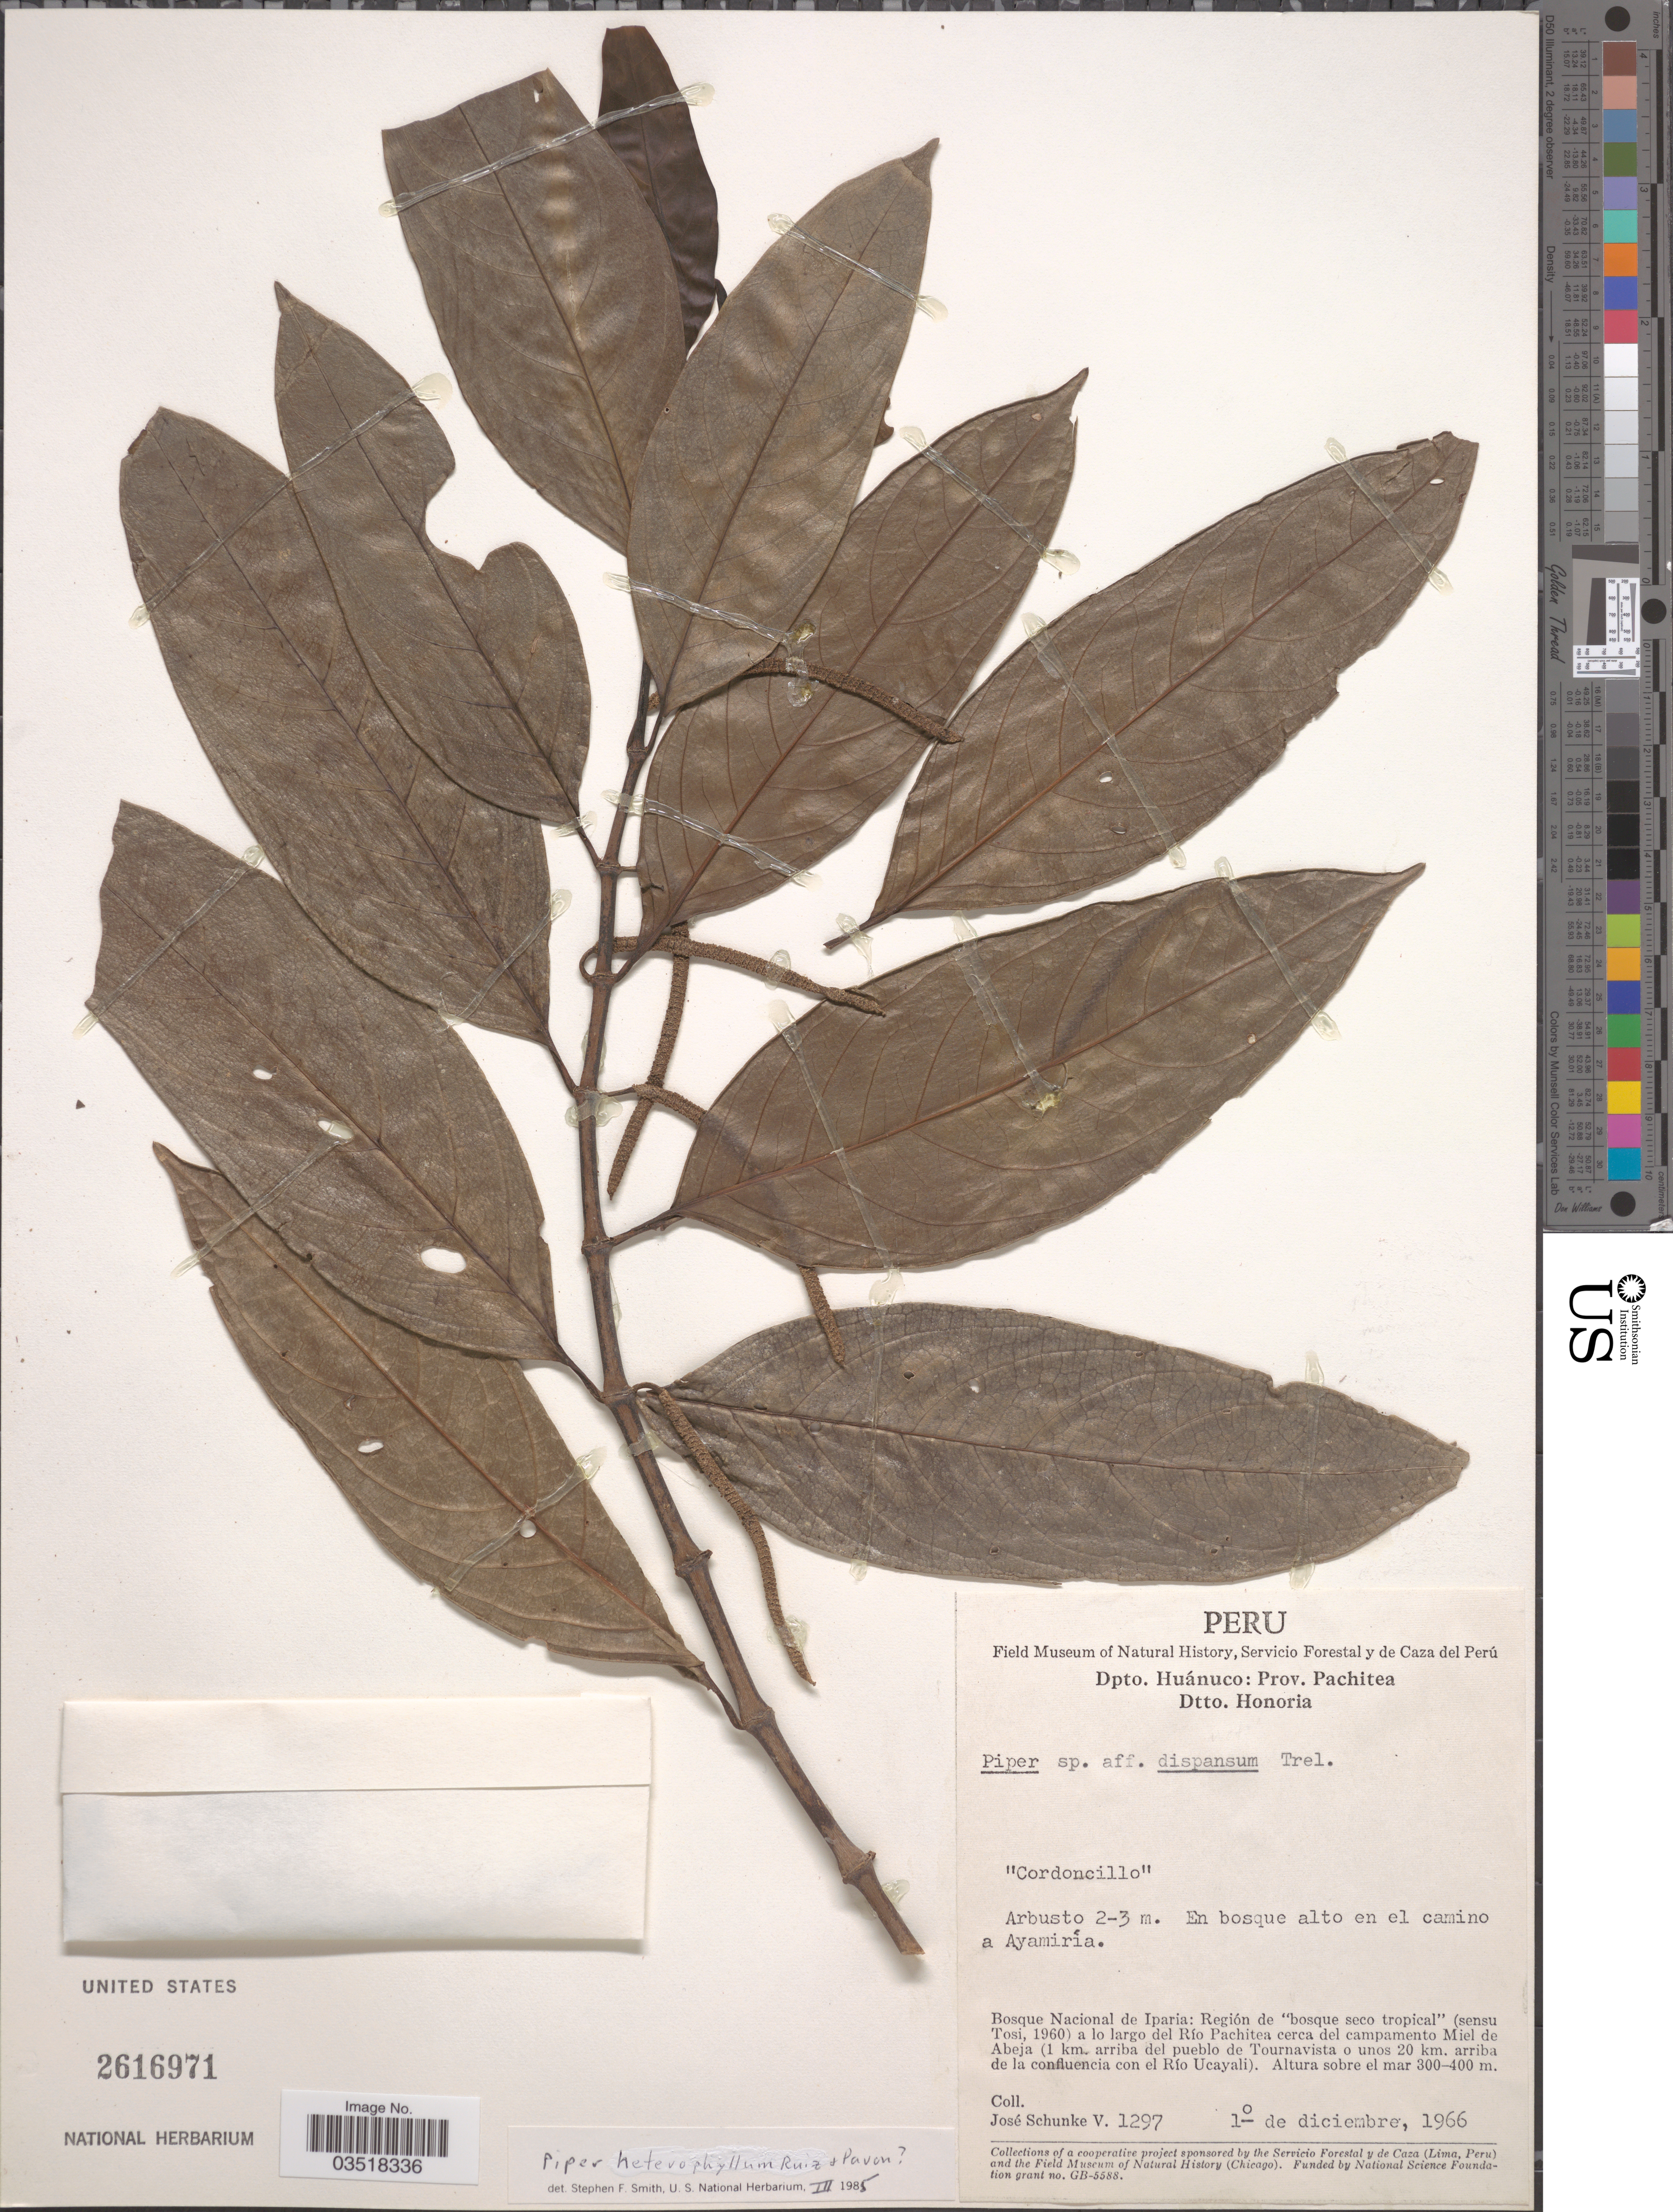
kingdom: Plantae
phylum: Tracheophyta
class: Magnoliopsida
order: Piperales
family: Piperaceae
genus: Piper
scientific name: Piper heterophyllum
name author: Ruiz & Pav.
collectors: J. Schunke Vigo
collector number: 1297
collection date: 1966-12-01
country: Peru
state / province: Huánuco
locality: Dpto. Huánuco: Prov. Pachitea, Dtto. Honoria. En bosque alto en el camino a Ayamiría. Bosque Nacional de Iparia: Región de "bosque seco tropical" (sensu Tosi, 1960) a lo largo del Río Pachitea cerca del campamento Miel de Abeja (1 km. arriba del pueblo de Tournavista o unos 20 km. arriba de la confluencia con el Río Ucayali).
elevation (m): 300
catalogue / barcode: US 2616971